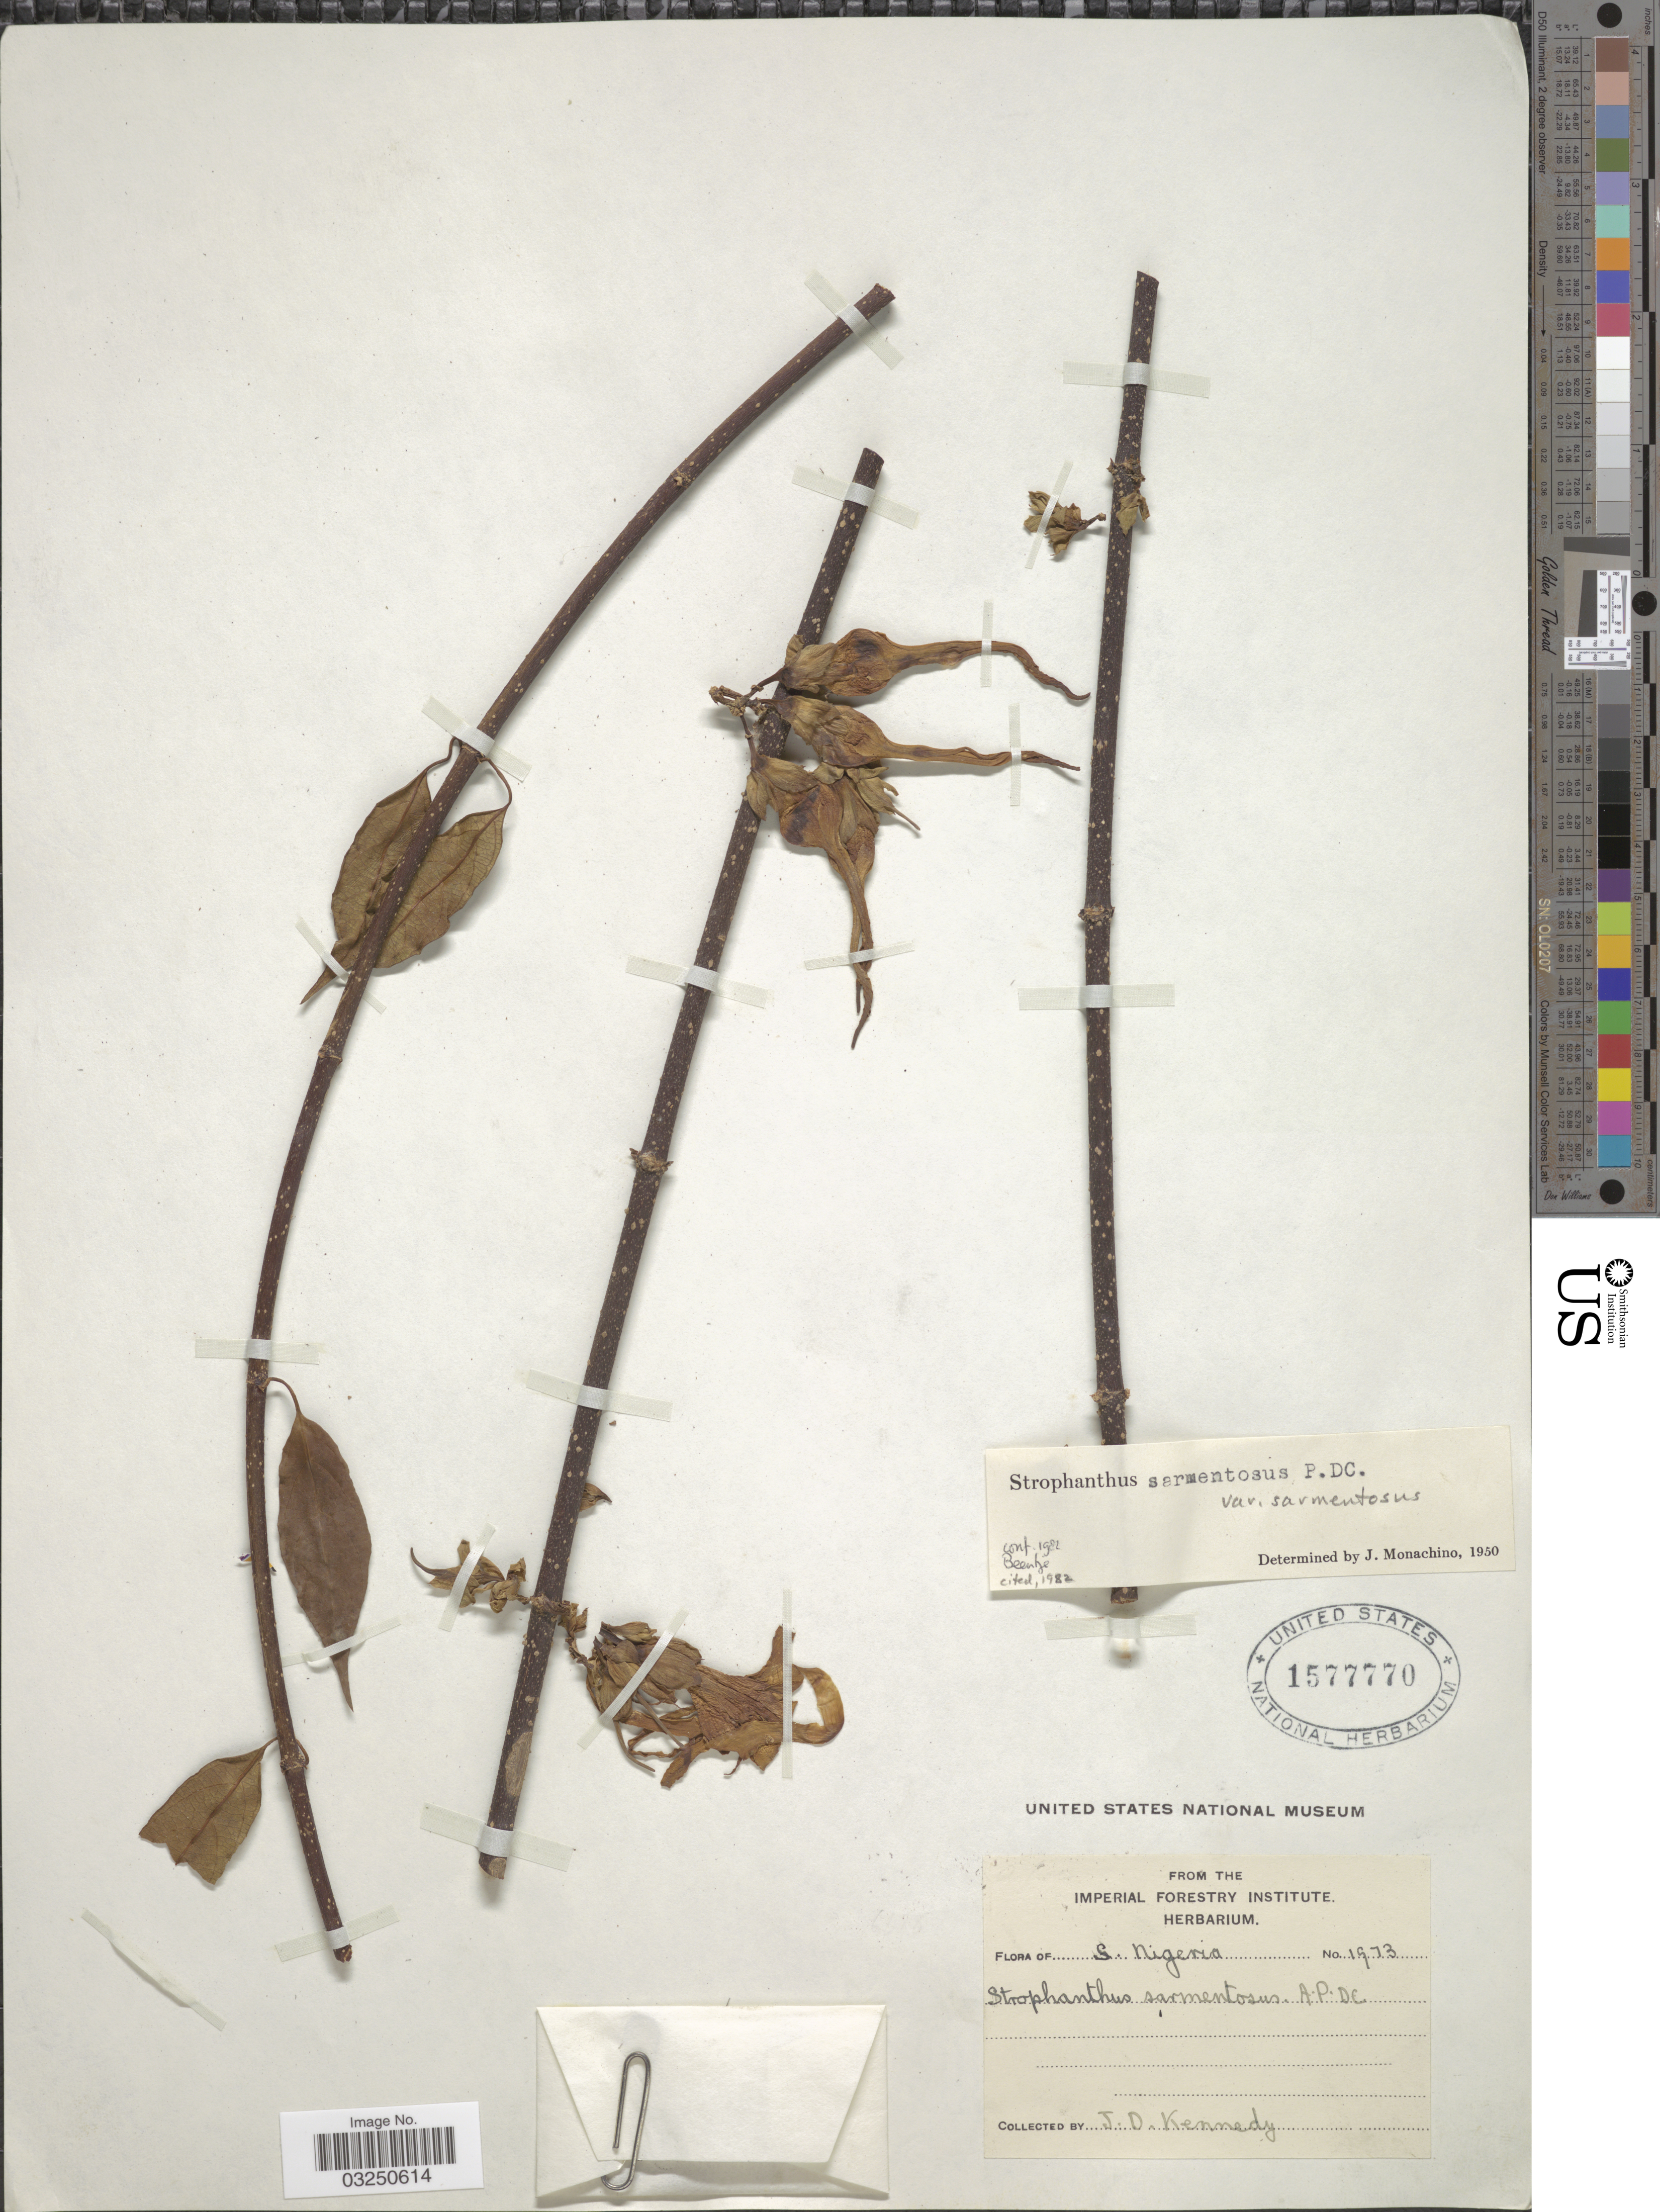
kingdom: Plantae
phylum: Tracheophyta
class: Magnoliopsida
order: Gentianales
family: Apocynaceae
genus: Strophanthus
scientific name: Strophanthus sarmentosus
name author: DC.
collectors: J. D. Kennedy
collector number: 1973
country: Nigeria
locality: S. Nigeria.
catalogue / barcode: US 1577770